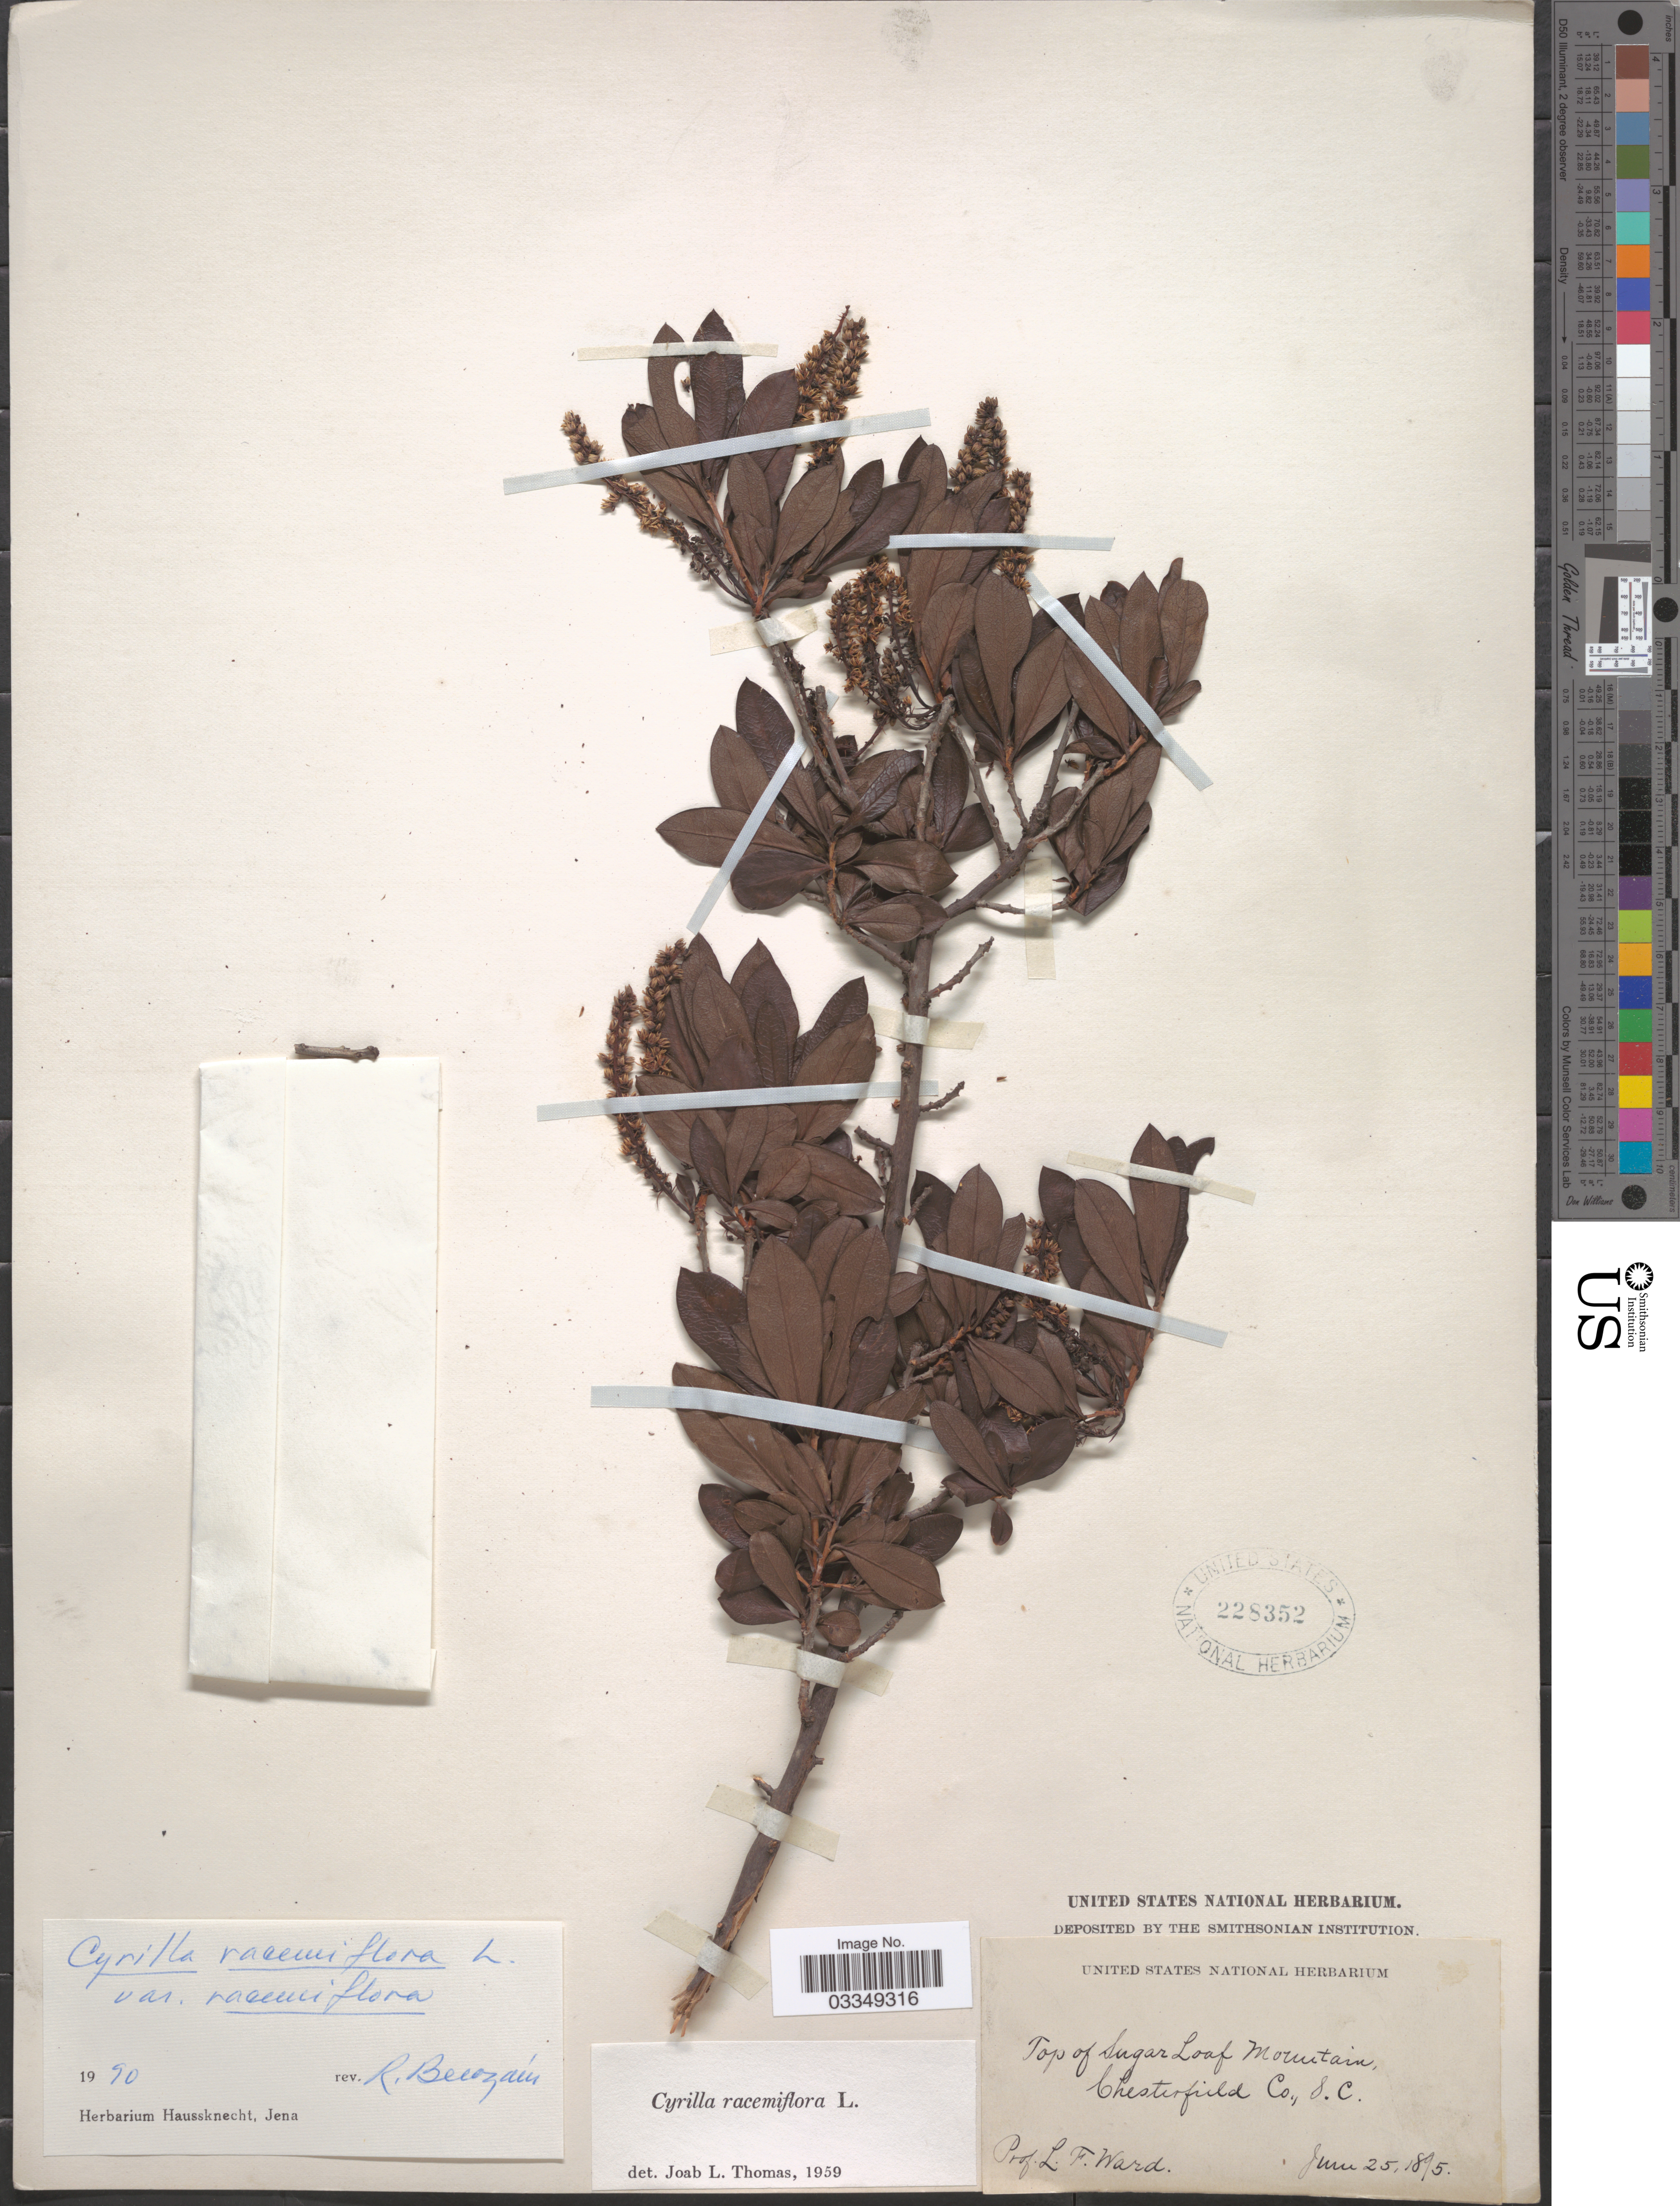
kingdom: Plantae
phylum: Tracheophyta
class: Magnoliopsida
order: Ericales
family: Cyrillaceae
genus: Cyrilla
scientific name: Cyrilla racemiflora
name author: L.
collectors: L. Ward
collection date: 1895-06-25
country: United States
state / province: South Carolina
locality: Top of Sugar Loaf Mountain, Chesterfield Co.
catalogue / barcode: US 228352